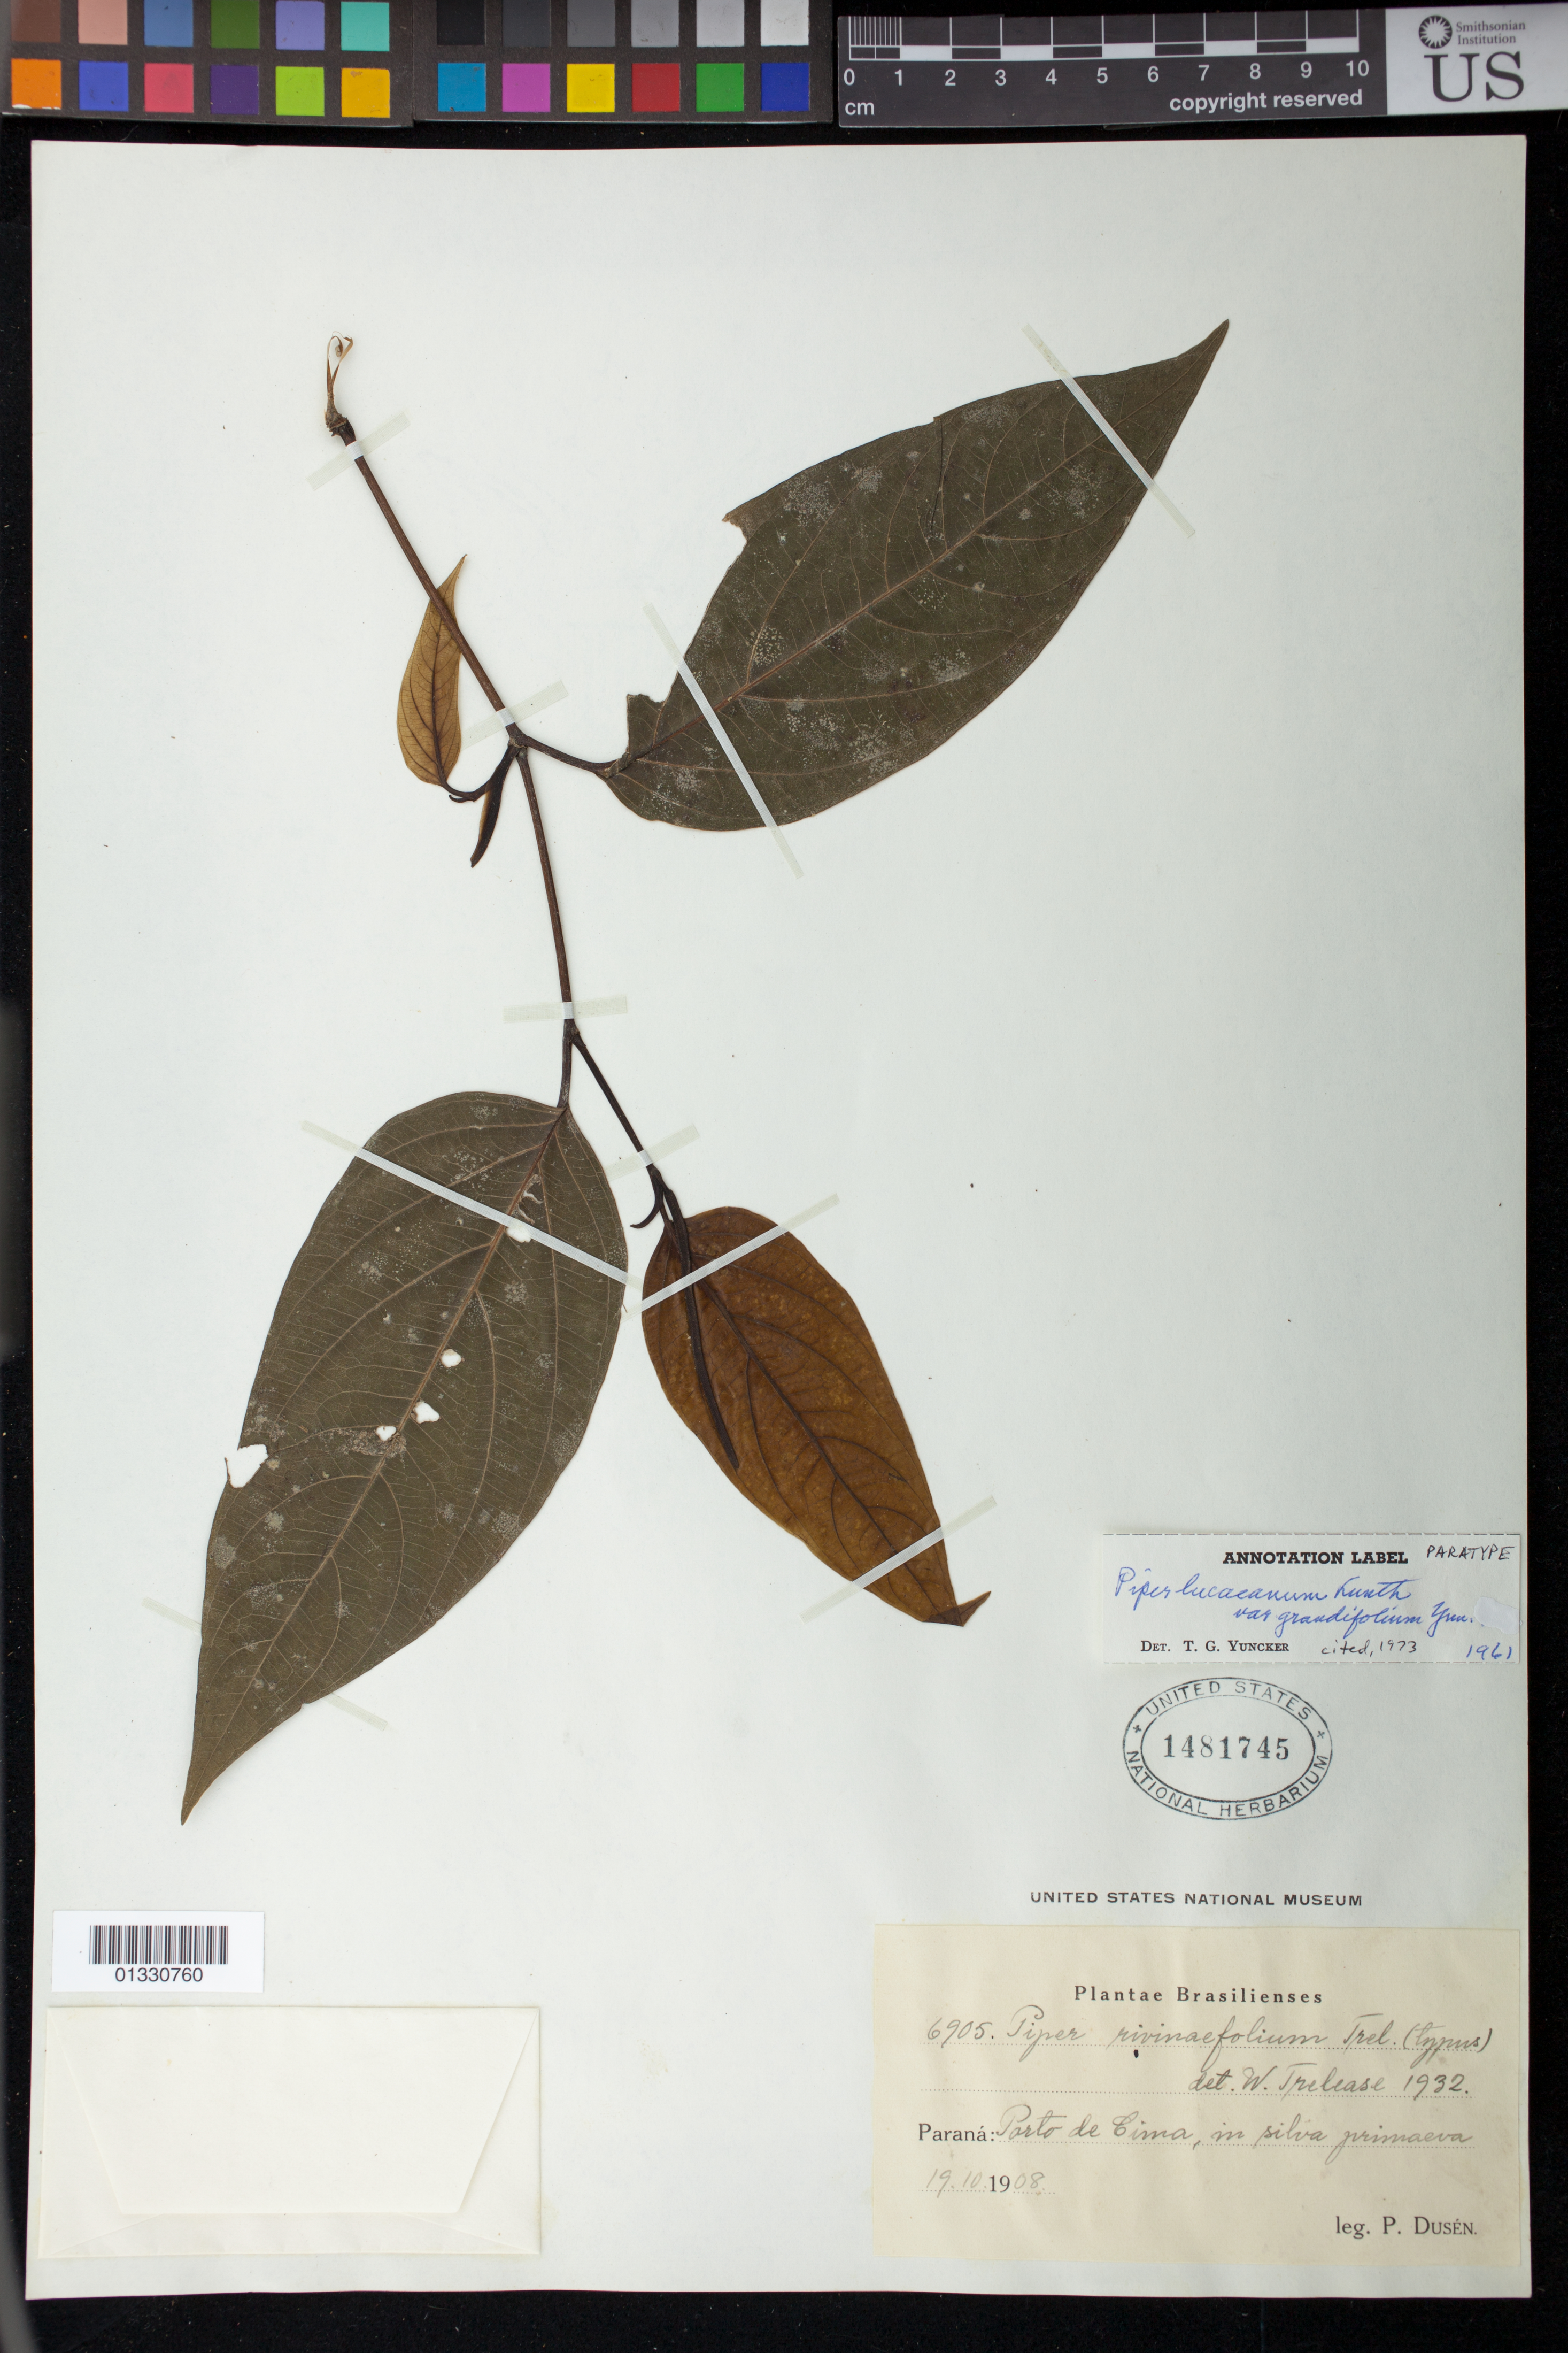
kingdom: Plantae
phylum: Tracheophyta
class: Magnoliopsida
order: Piperales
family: Piperaceae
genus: Piper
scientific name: Piper macapense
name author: Yunck.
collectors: P. Dusén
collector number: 6905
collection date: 1908-10-19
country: Brazil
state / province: Paraná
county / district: Morretes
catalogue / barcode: US 1481745